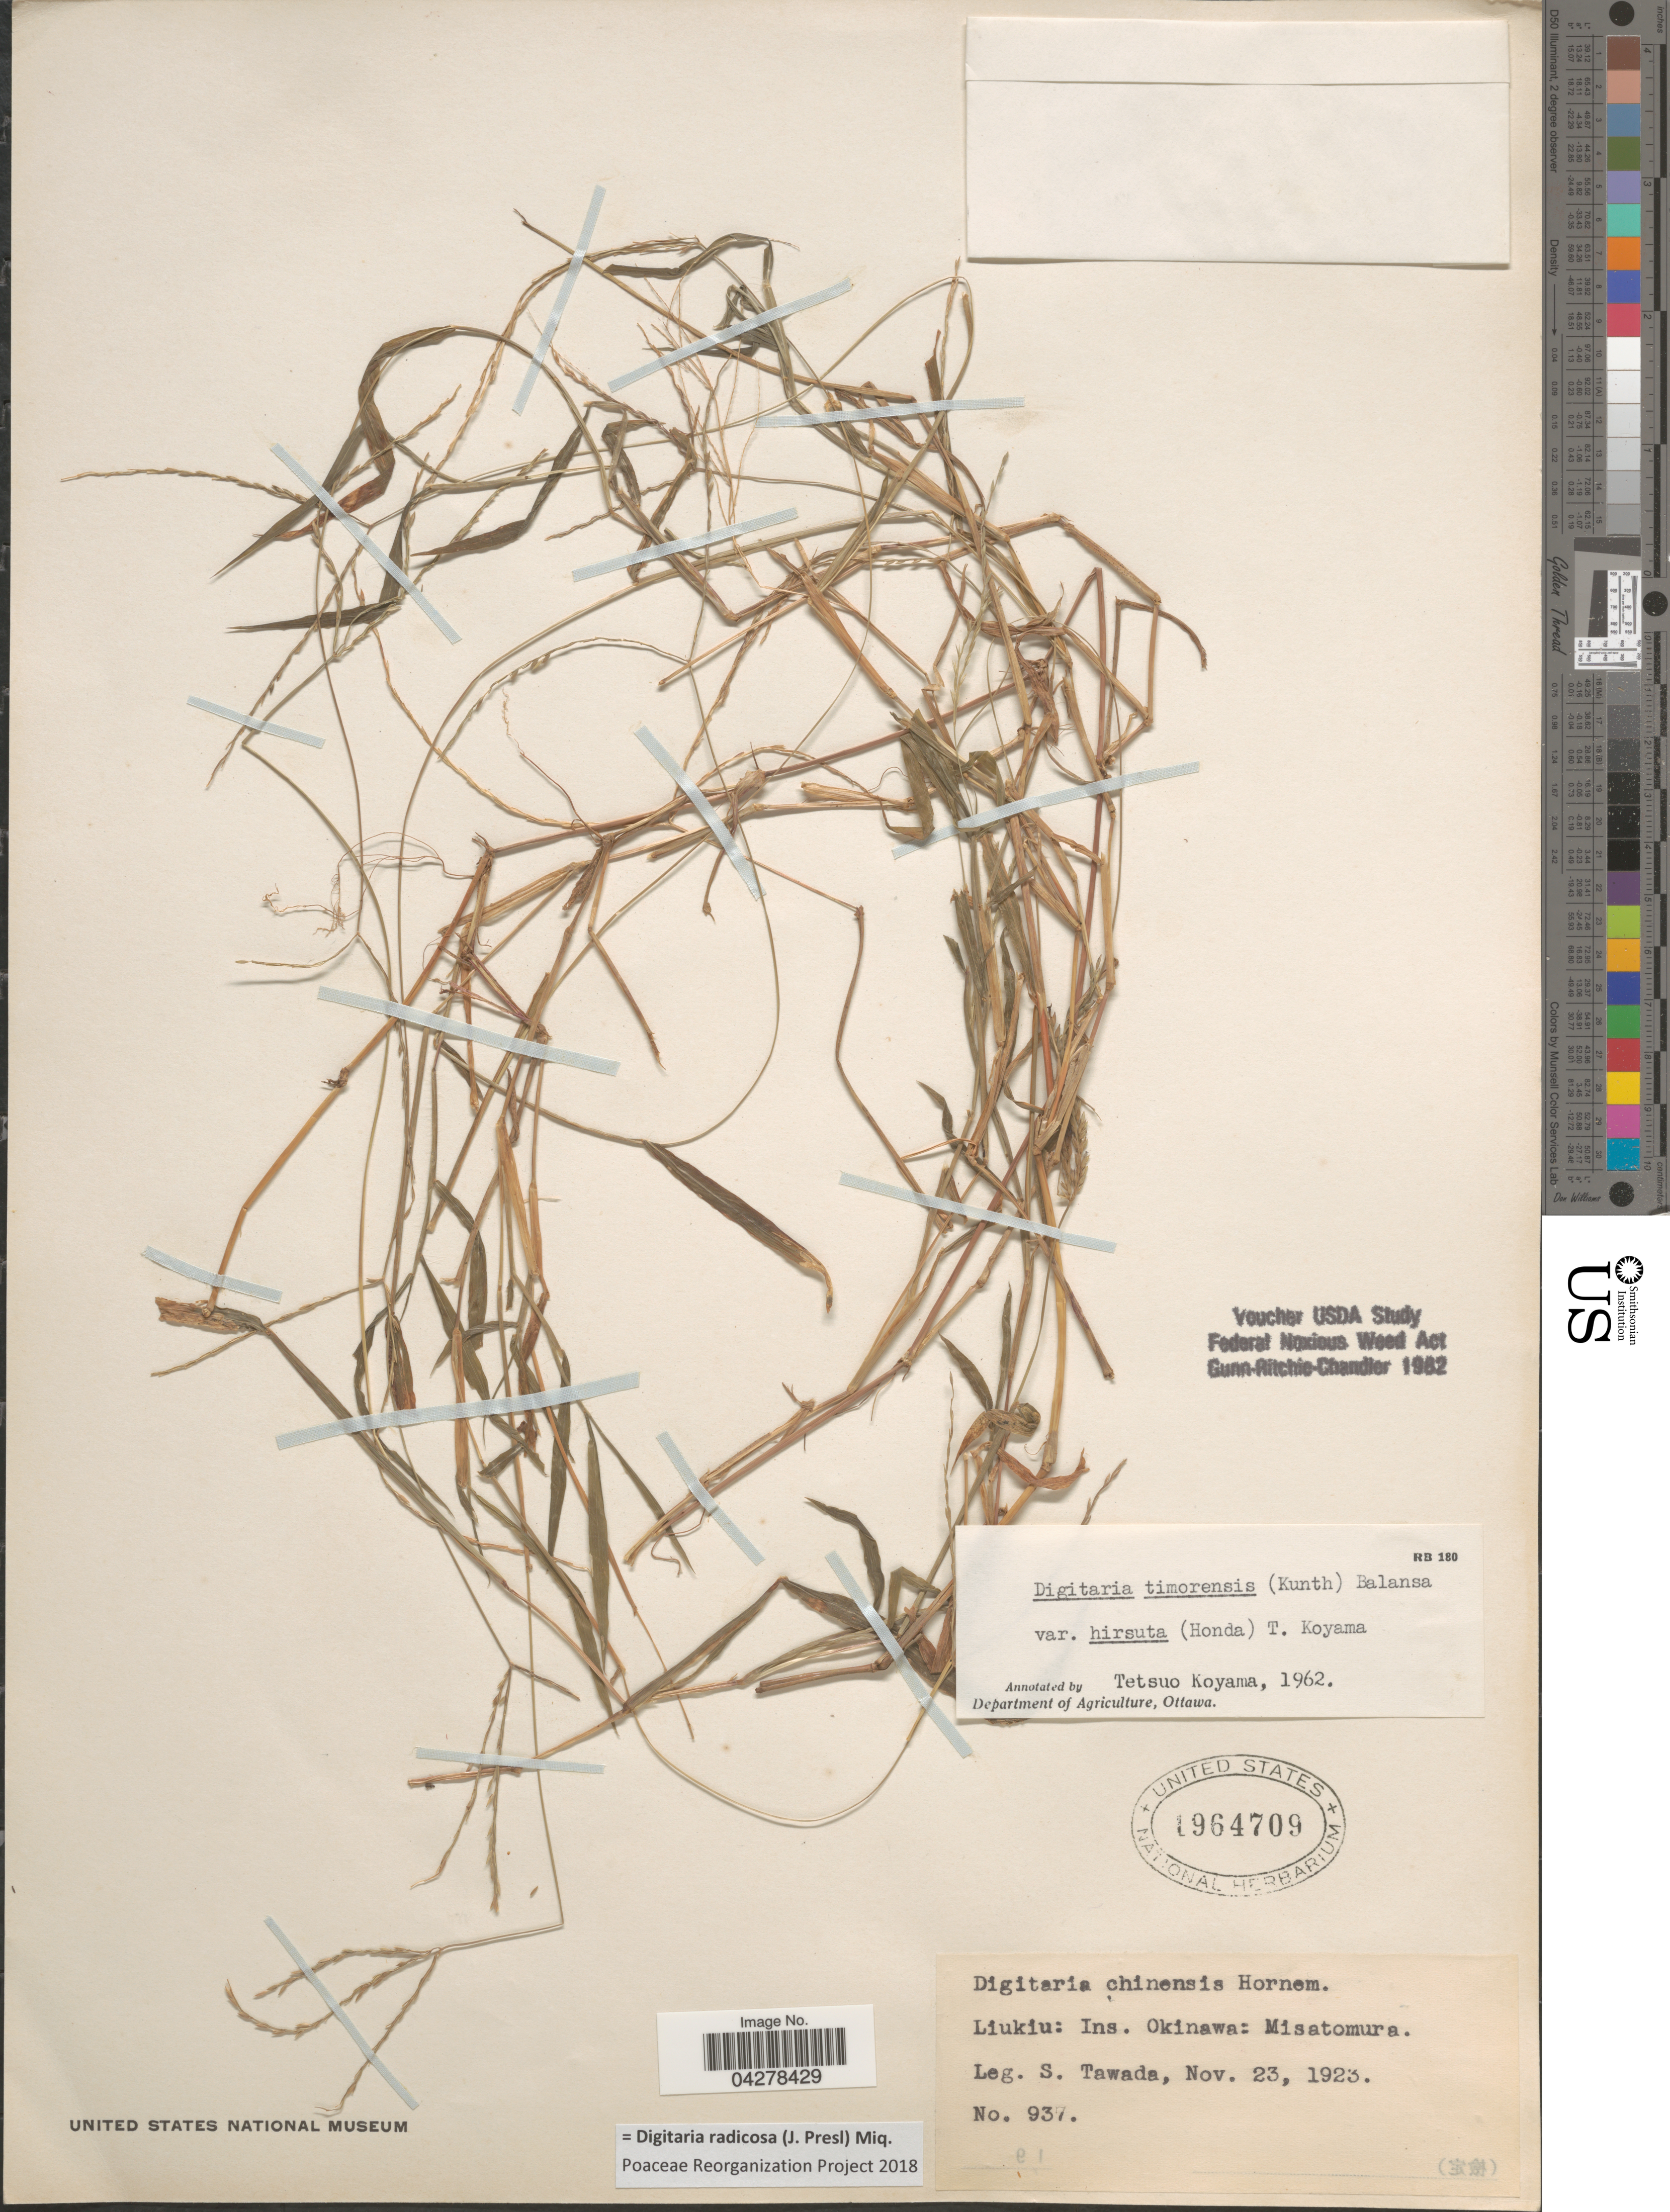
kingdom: Plantae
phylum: Tracheophyta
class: Liliopsida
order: Poales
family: Poaceae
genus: Digitaria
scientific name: Digitaria radicosa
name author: (J. Presl) Miq.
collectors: S. Tawada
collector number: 937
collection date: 1923-11-23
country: Japan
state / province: Okinawa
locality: Liukiu: Ins. Okinawa: Misatomura.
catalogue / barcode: US 1964709